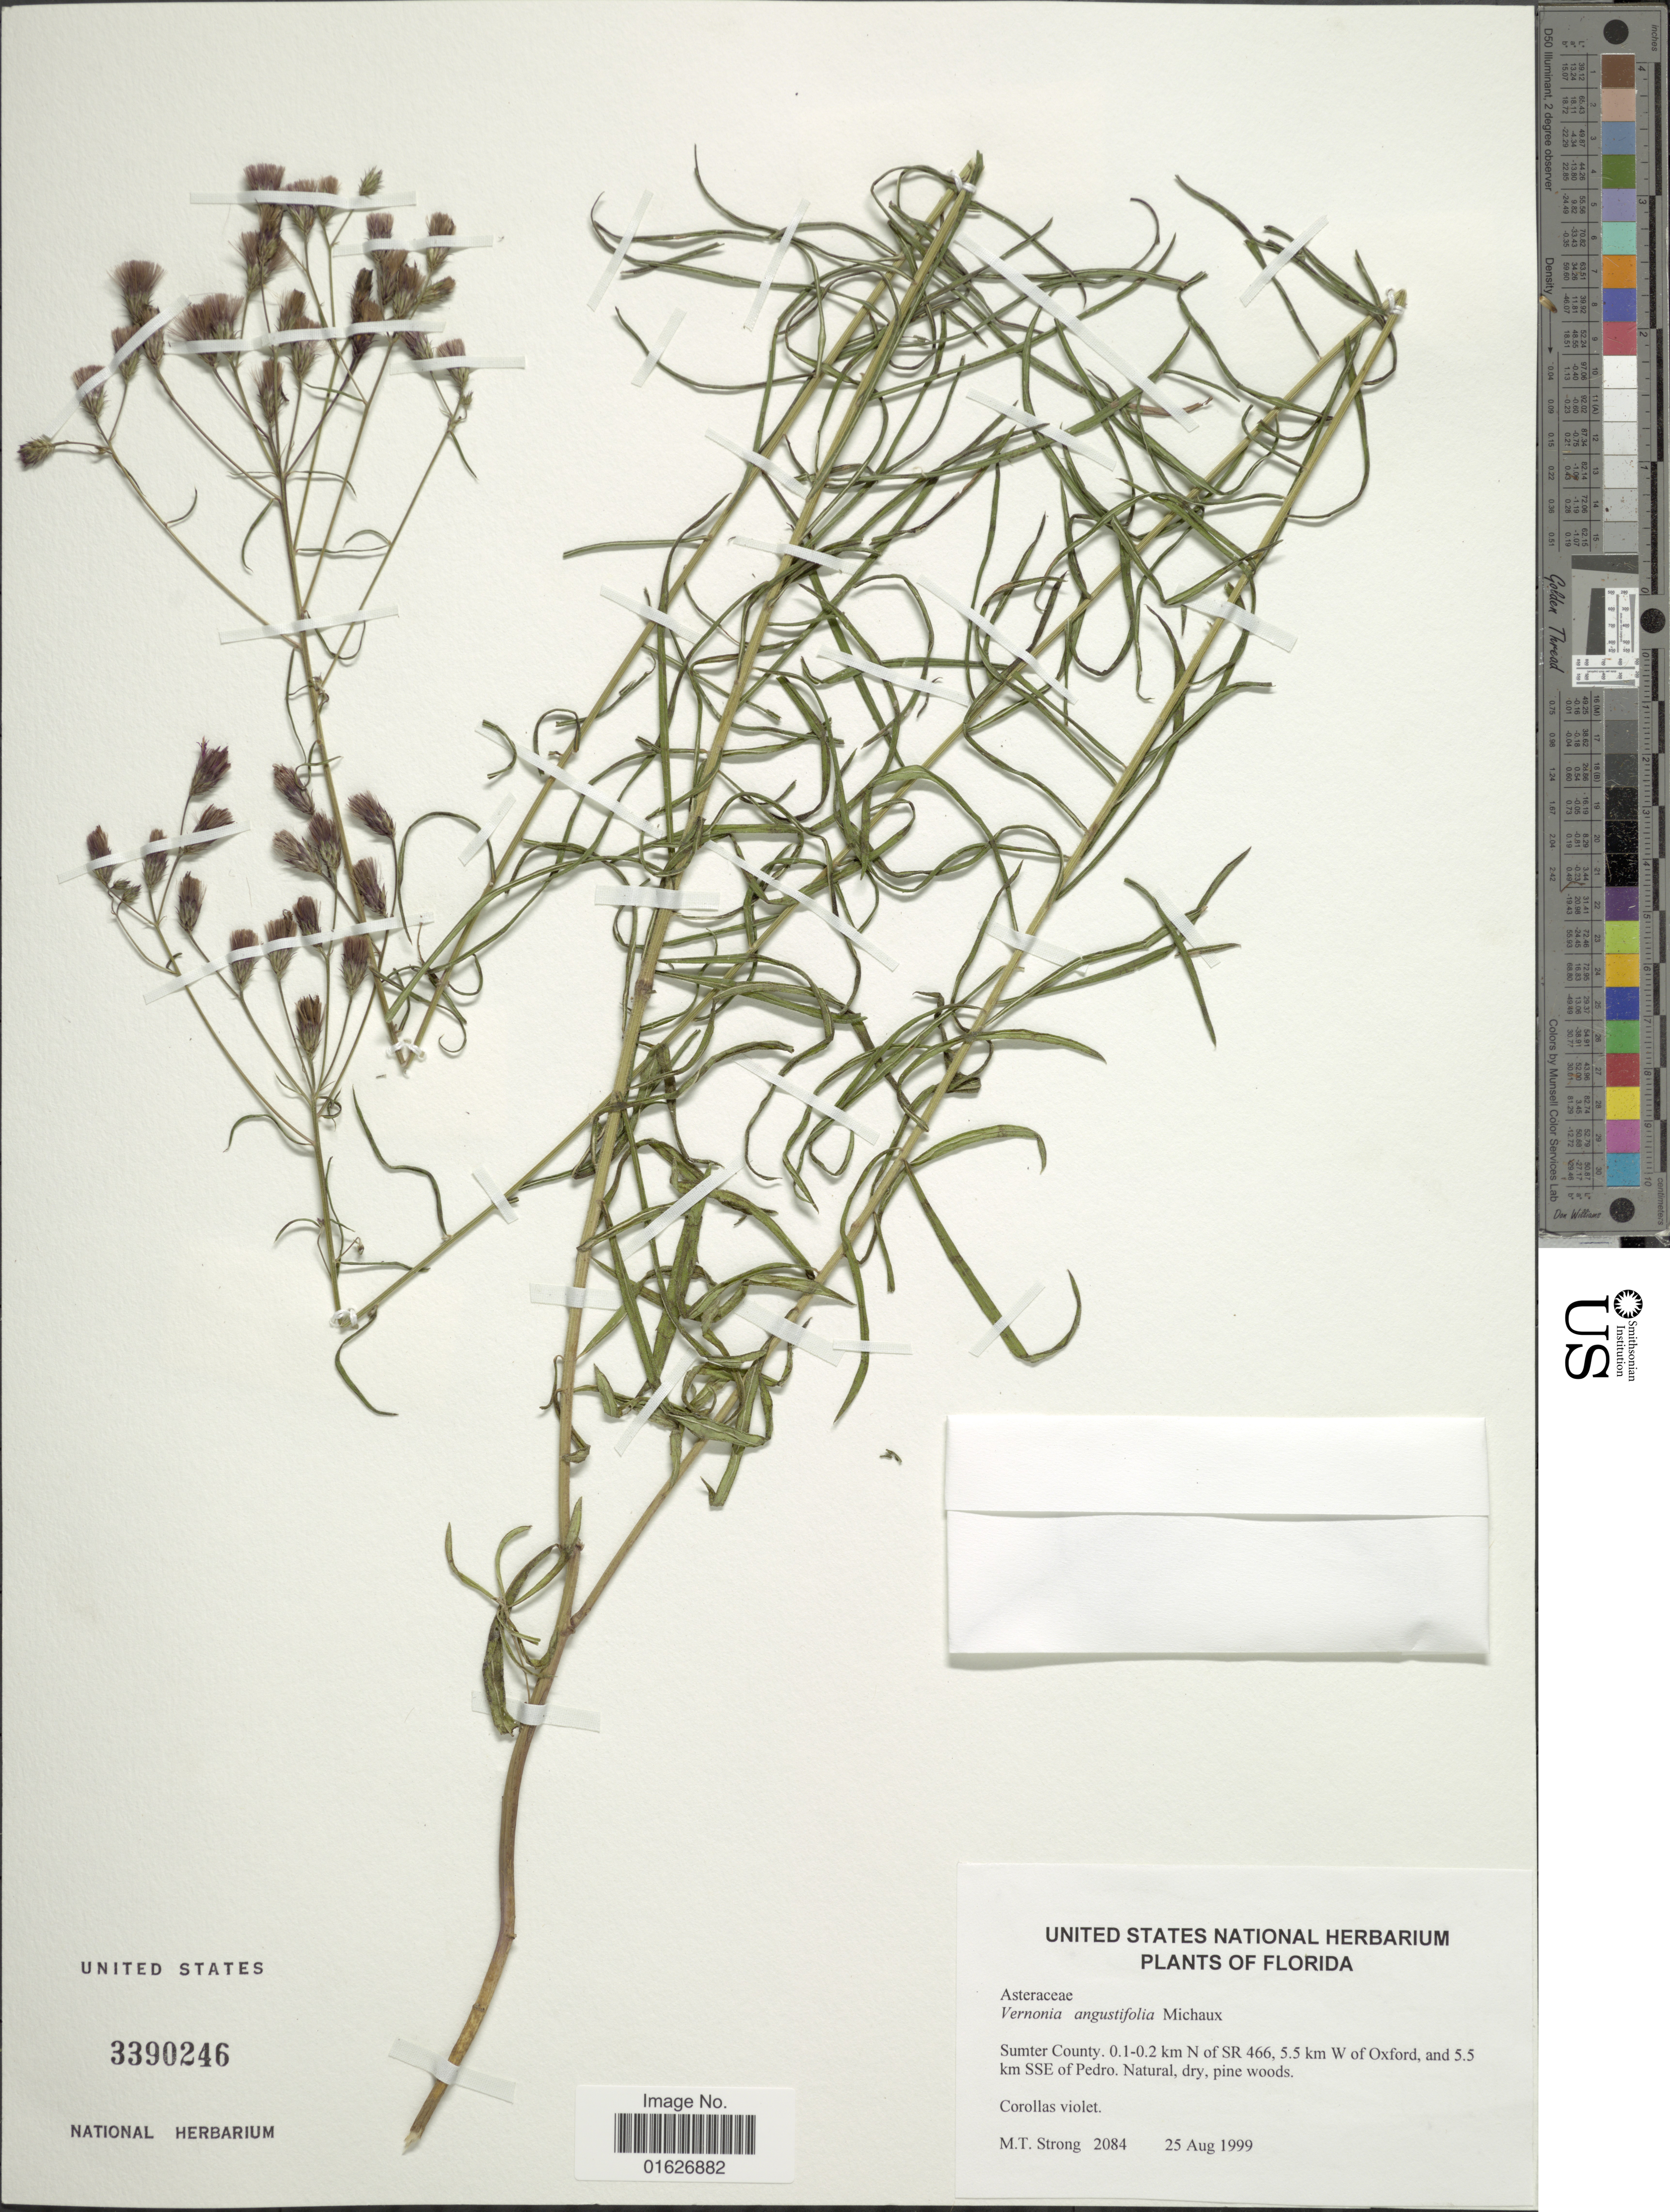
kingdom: Plantae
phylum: Tracheophyta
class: Magnoliopsida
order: Asterales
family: Asteraceae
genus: Vernonia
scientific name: Vernonia angustifolia var. mohrii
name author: S.B. Jones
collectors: M. T. Strong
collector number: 2084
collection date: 1999-08-25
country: United States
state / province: Florida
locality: Sumter County, 0.1-0.2 km N or SR 466, 5.5 km W of Oxford, and 5.5 km SSE of Pedro.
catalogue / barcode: US 3390246